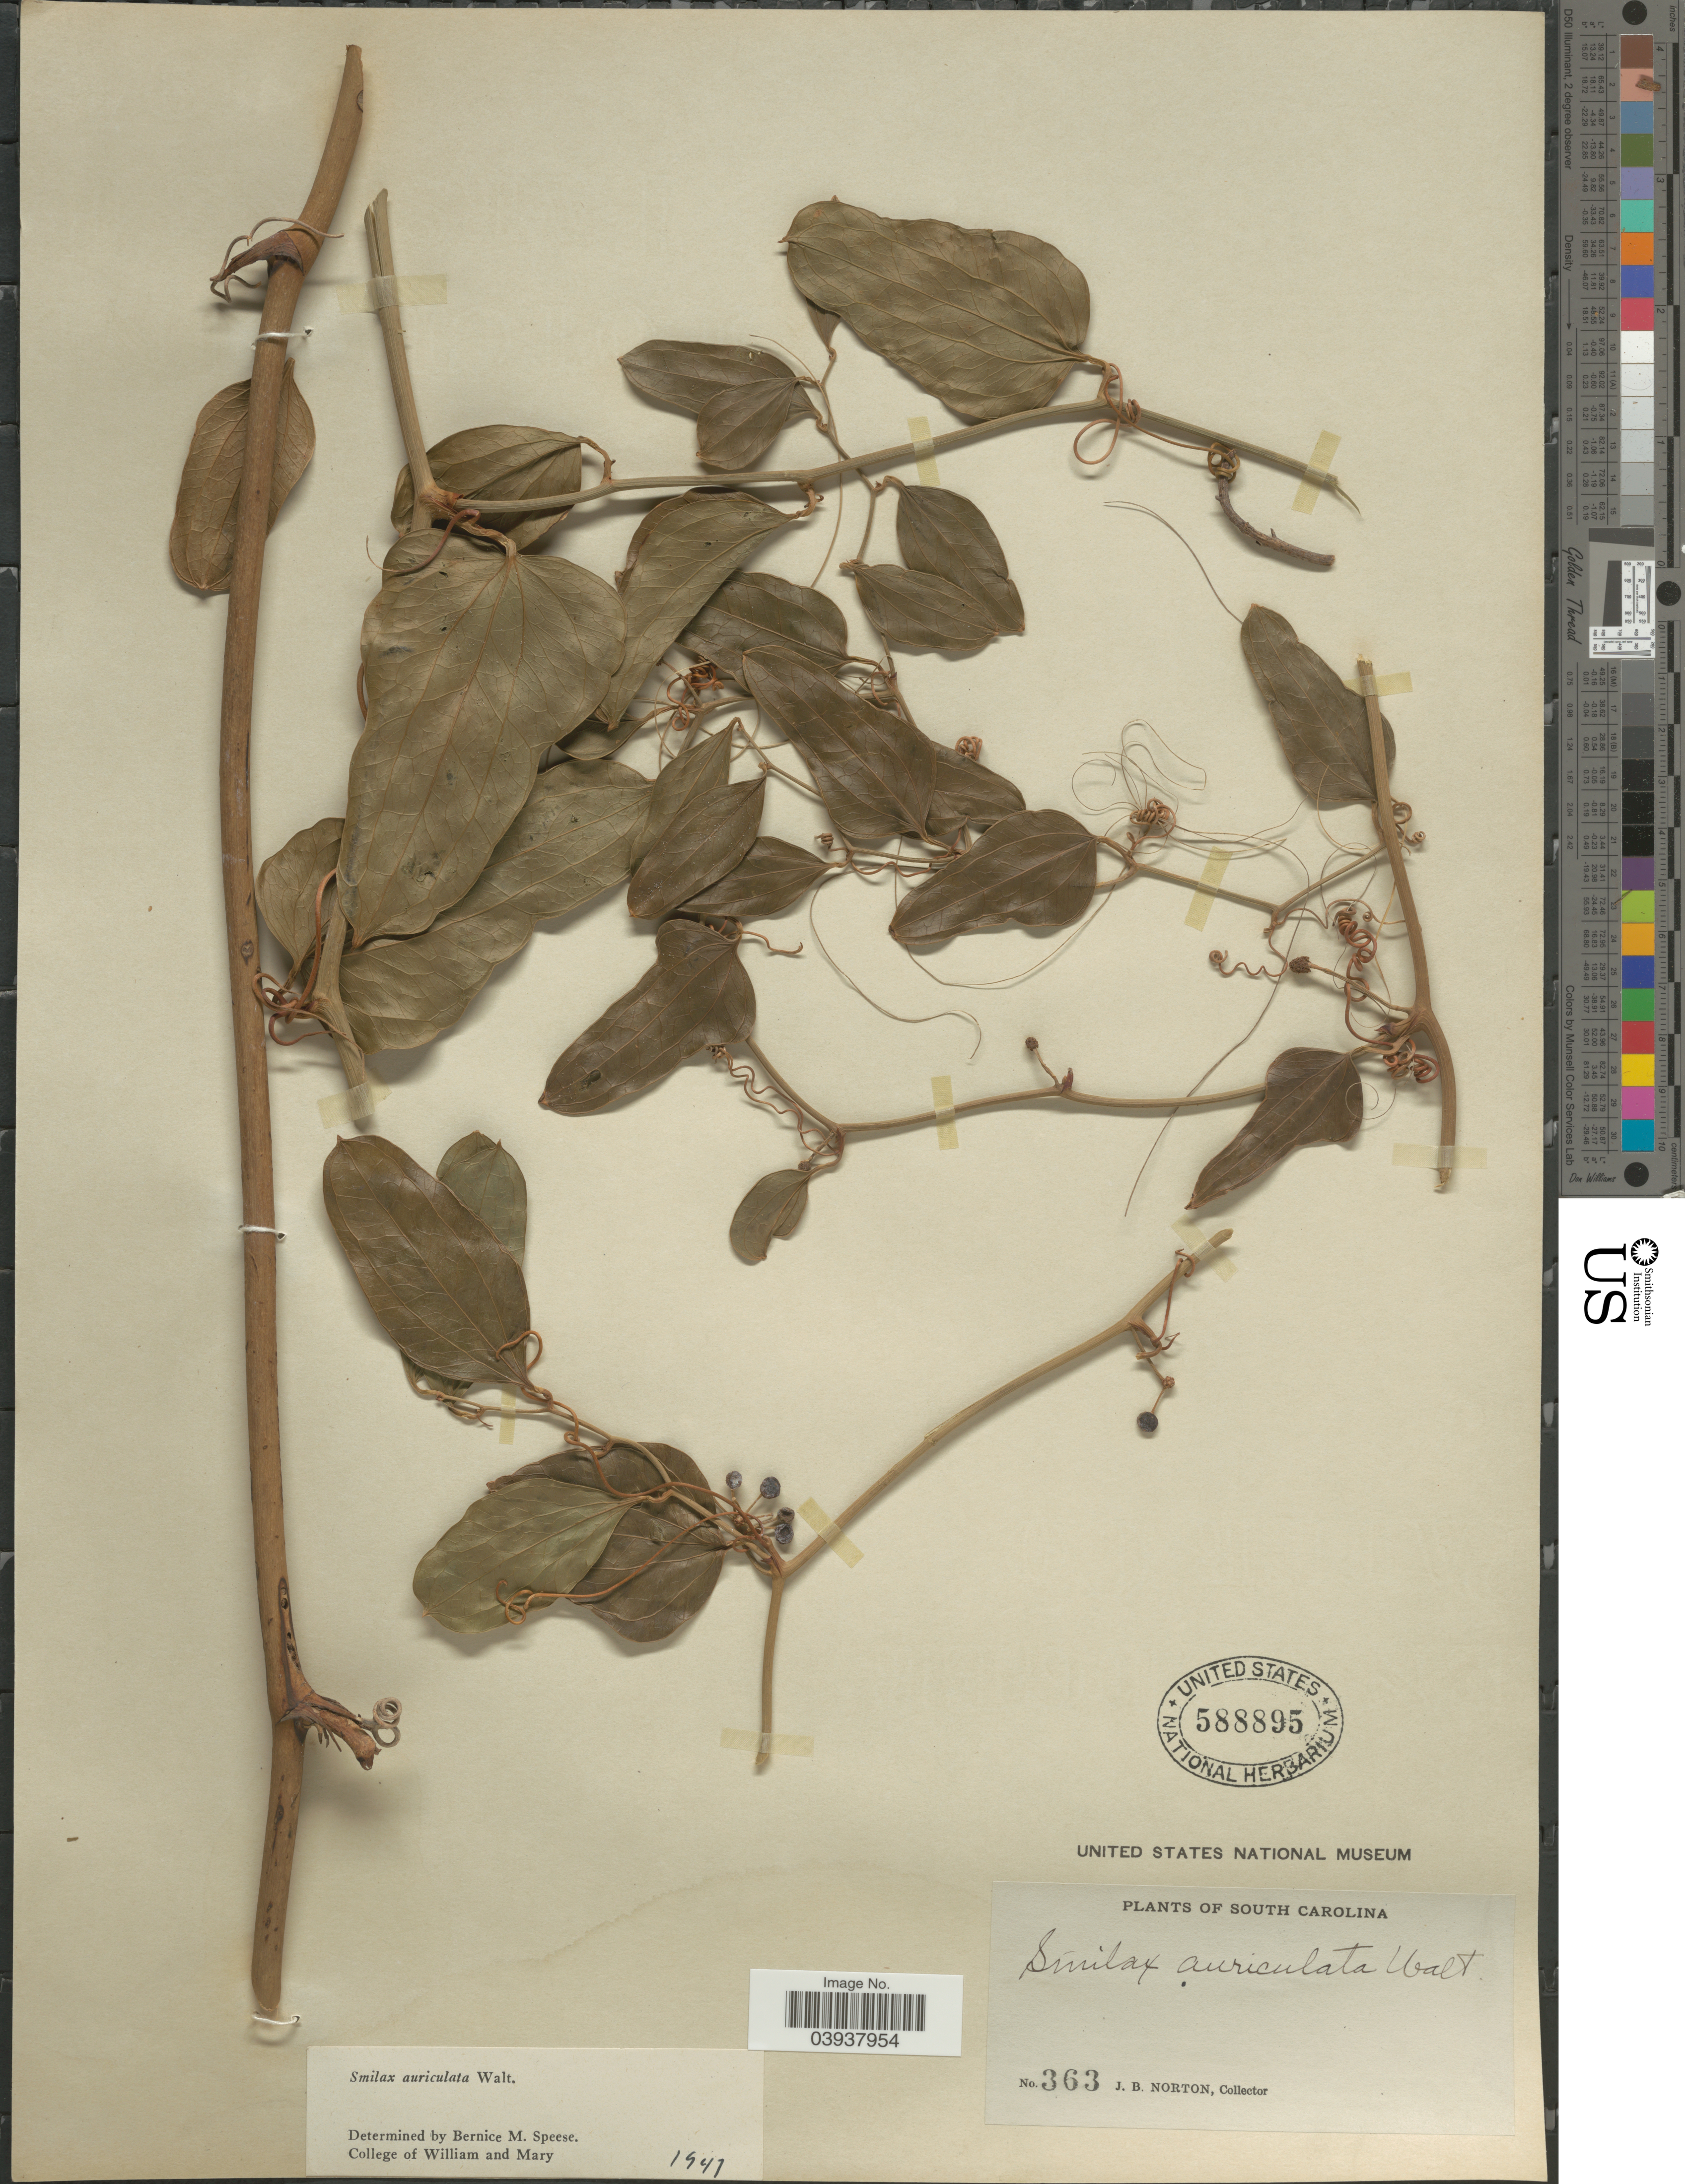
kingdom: Plantae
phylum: Tracheophyta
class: Liliopsida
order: Liliales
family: Smilacaceae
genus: Smilax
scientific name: Smilax auriculata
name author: Walter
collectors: J. B. Norton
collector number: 363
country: United States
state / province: South Carolina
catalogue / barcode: US 588895